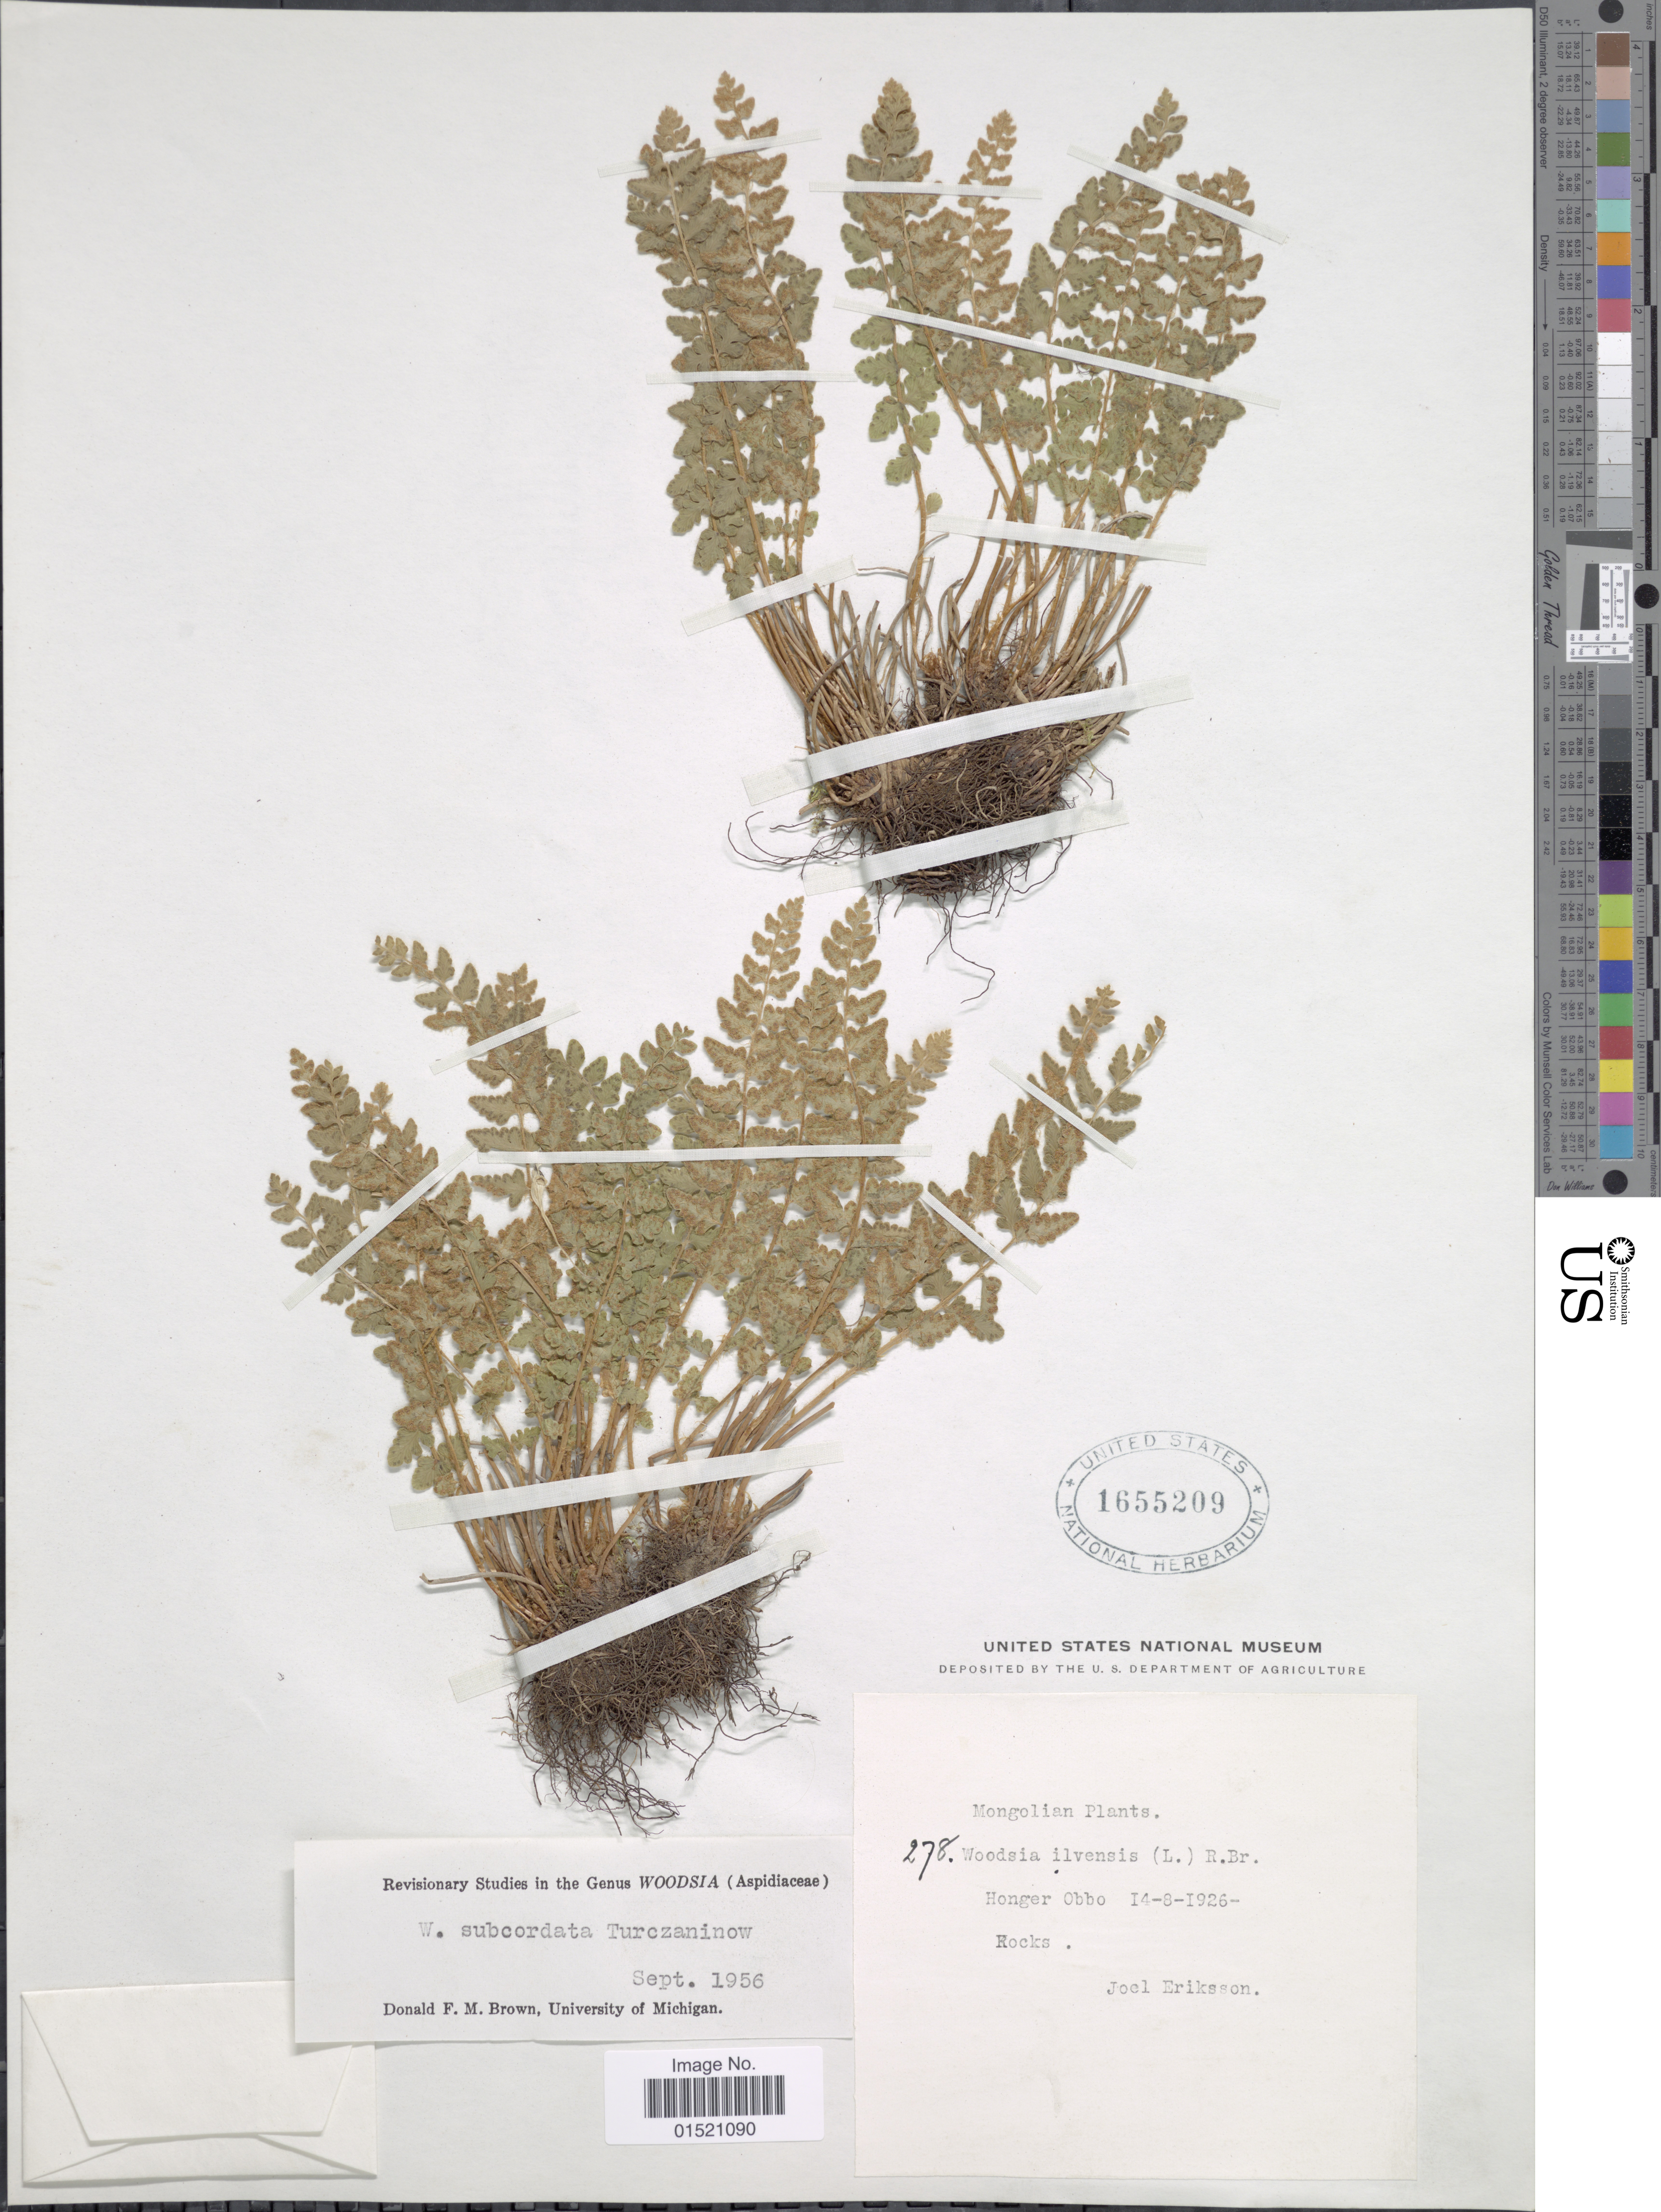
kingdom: Plantae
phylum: Tracheophyta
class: Polypodiopsida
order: Polypodiales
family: Woodsiaceae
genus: Woodsia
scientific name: Woodsia subcordata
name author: Turcz.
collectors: J. Eriksson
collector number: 278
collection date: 1926-08-14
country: Mongolia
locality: Mongolian, Honger Obbo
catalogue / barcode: US 1655209